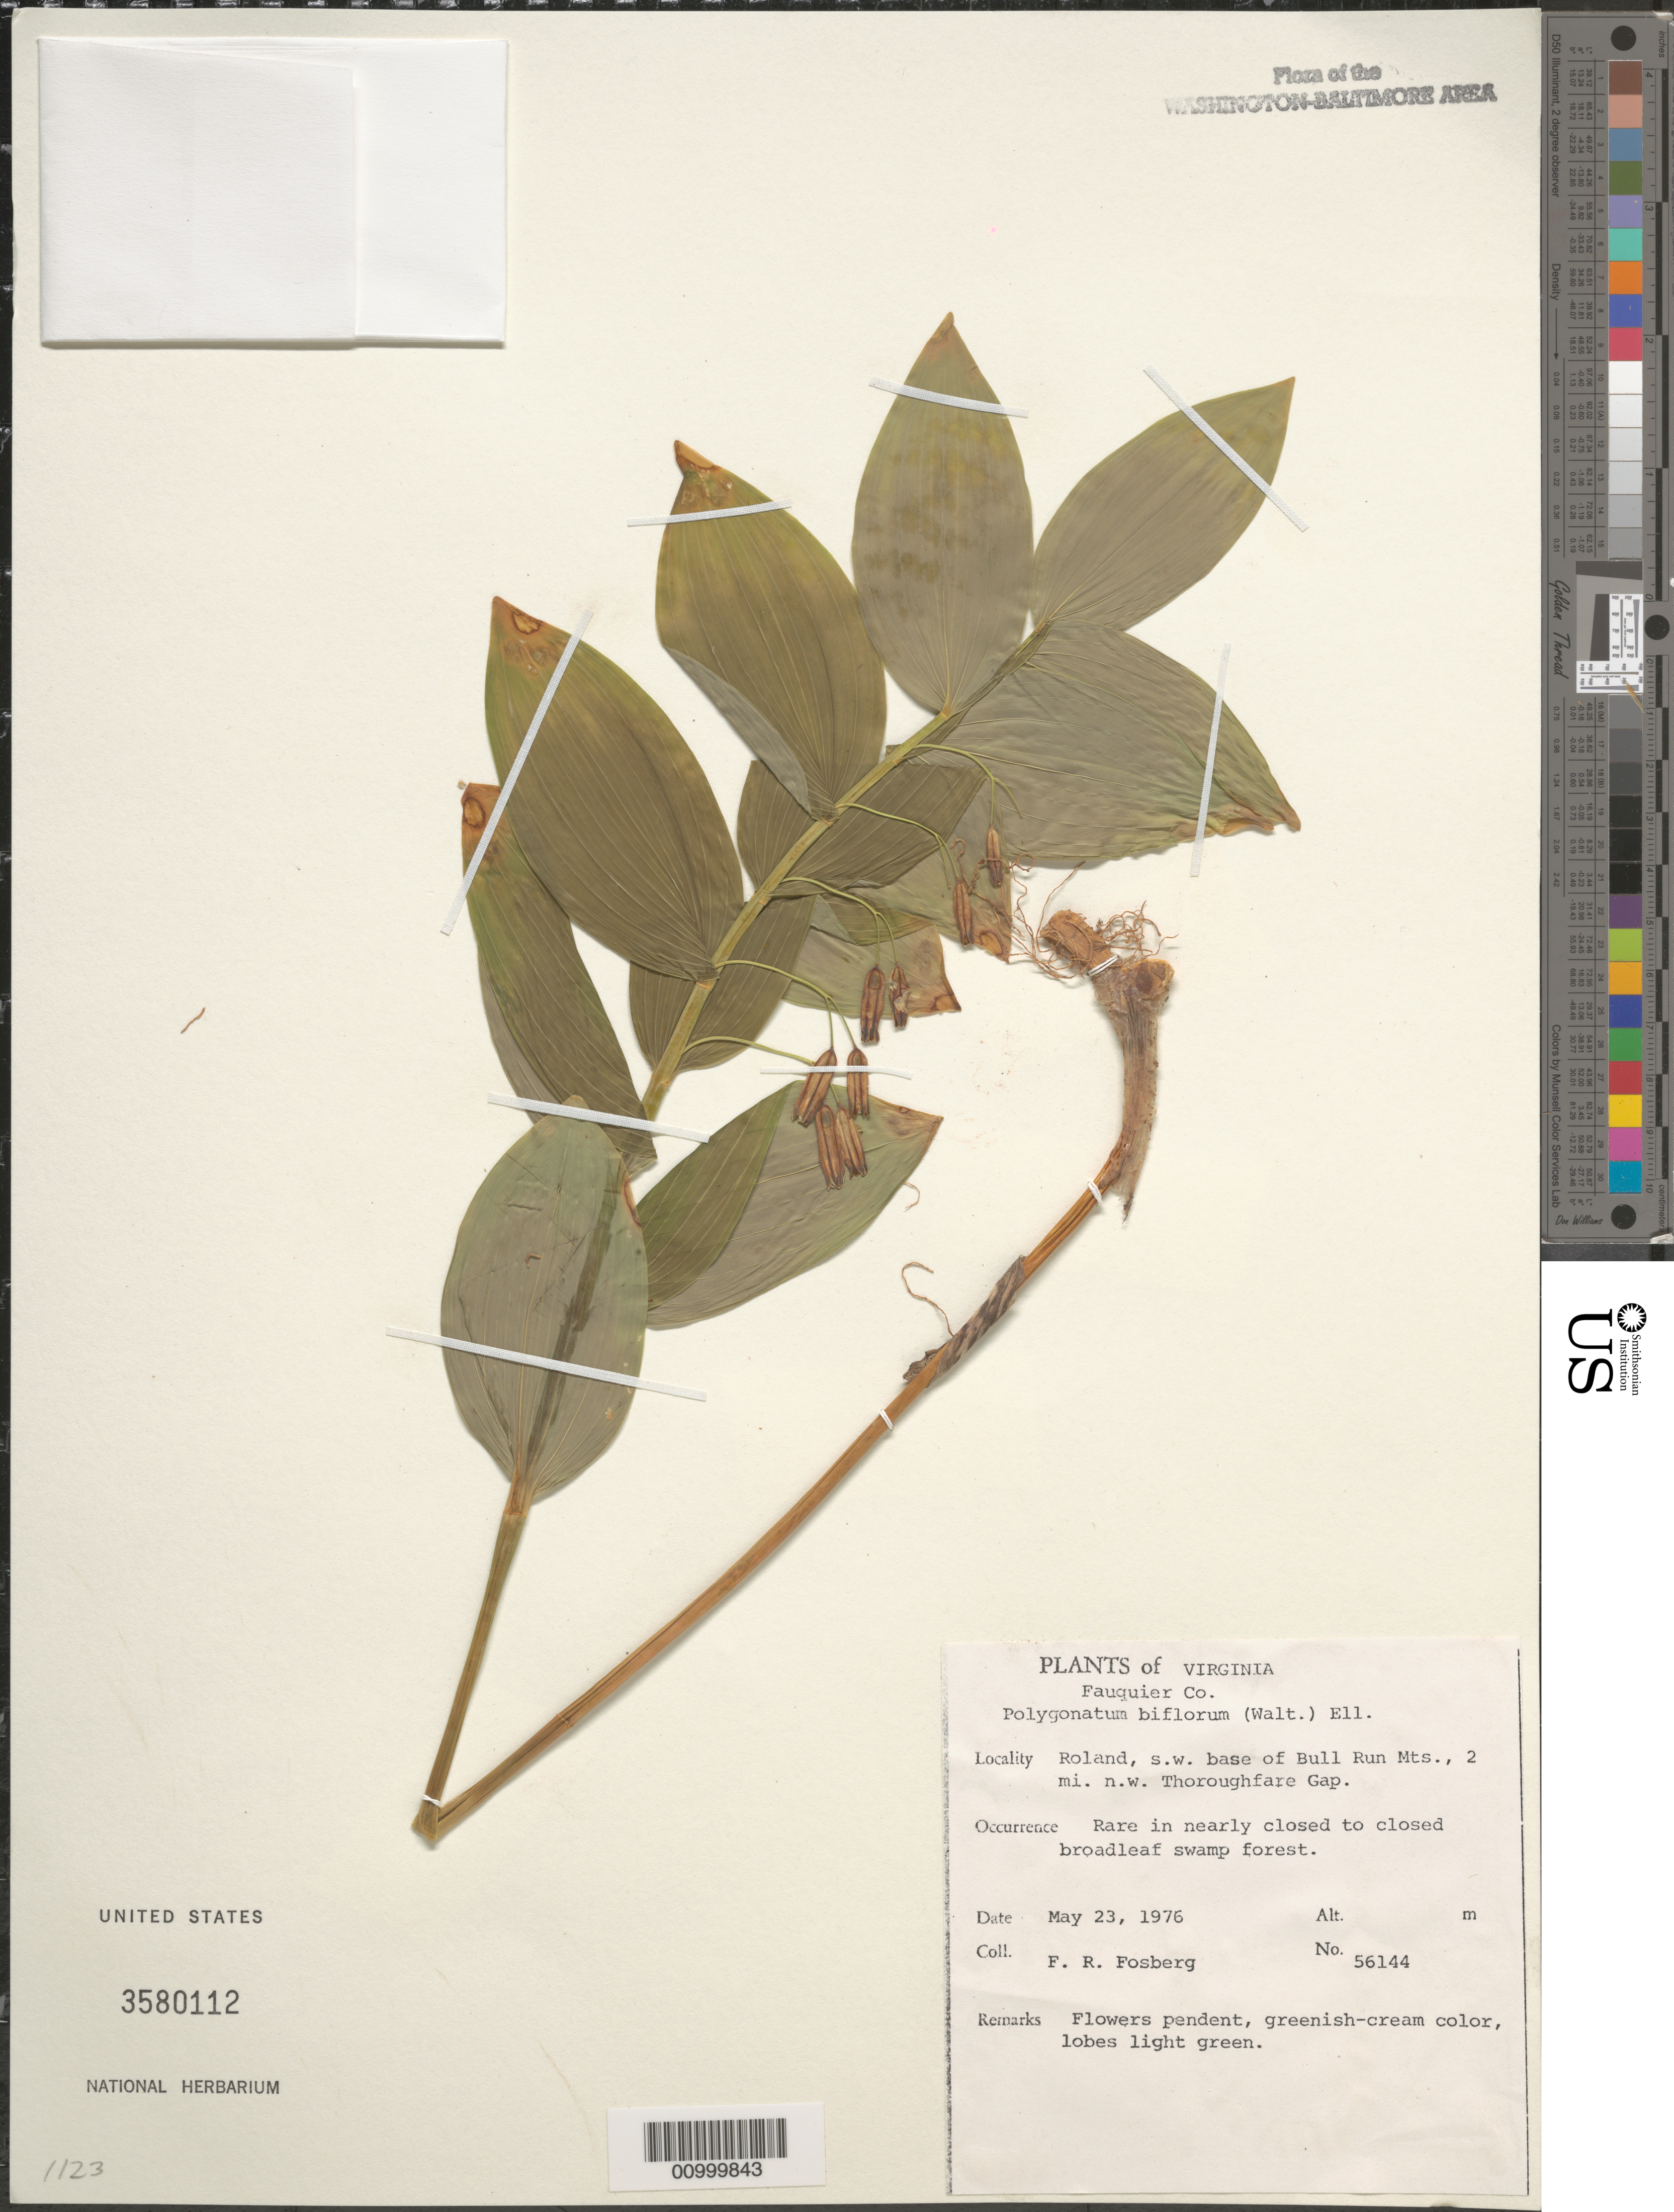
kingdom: Plantae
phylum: Tracheophyta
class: Liliopsida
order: Asparagales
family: Asparagaceae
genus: Polygonatum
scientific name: Polygonatum biflorum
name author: (Walter) Elliott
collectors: F. R. Fosberg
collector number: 56144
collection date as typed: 23 May 1976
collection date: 1976-05-23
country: United States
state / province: Virginia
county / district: Fauquier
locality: Roland, SW base of Bull Run Mts., 2 mi. NW of Thoroughfare Gap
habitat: broadleaf swamp forest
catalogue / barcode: US 3580112